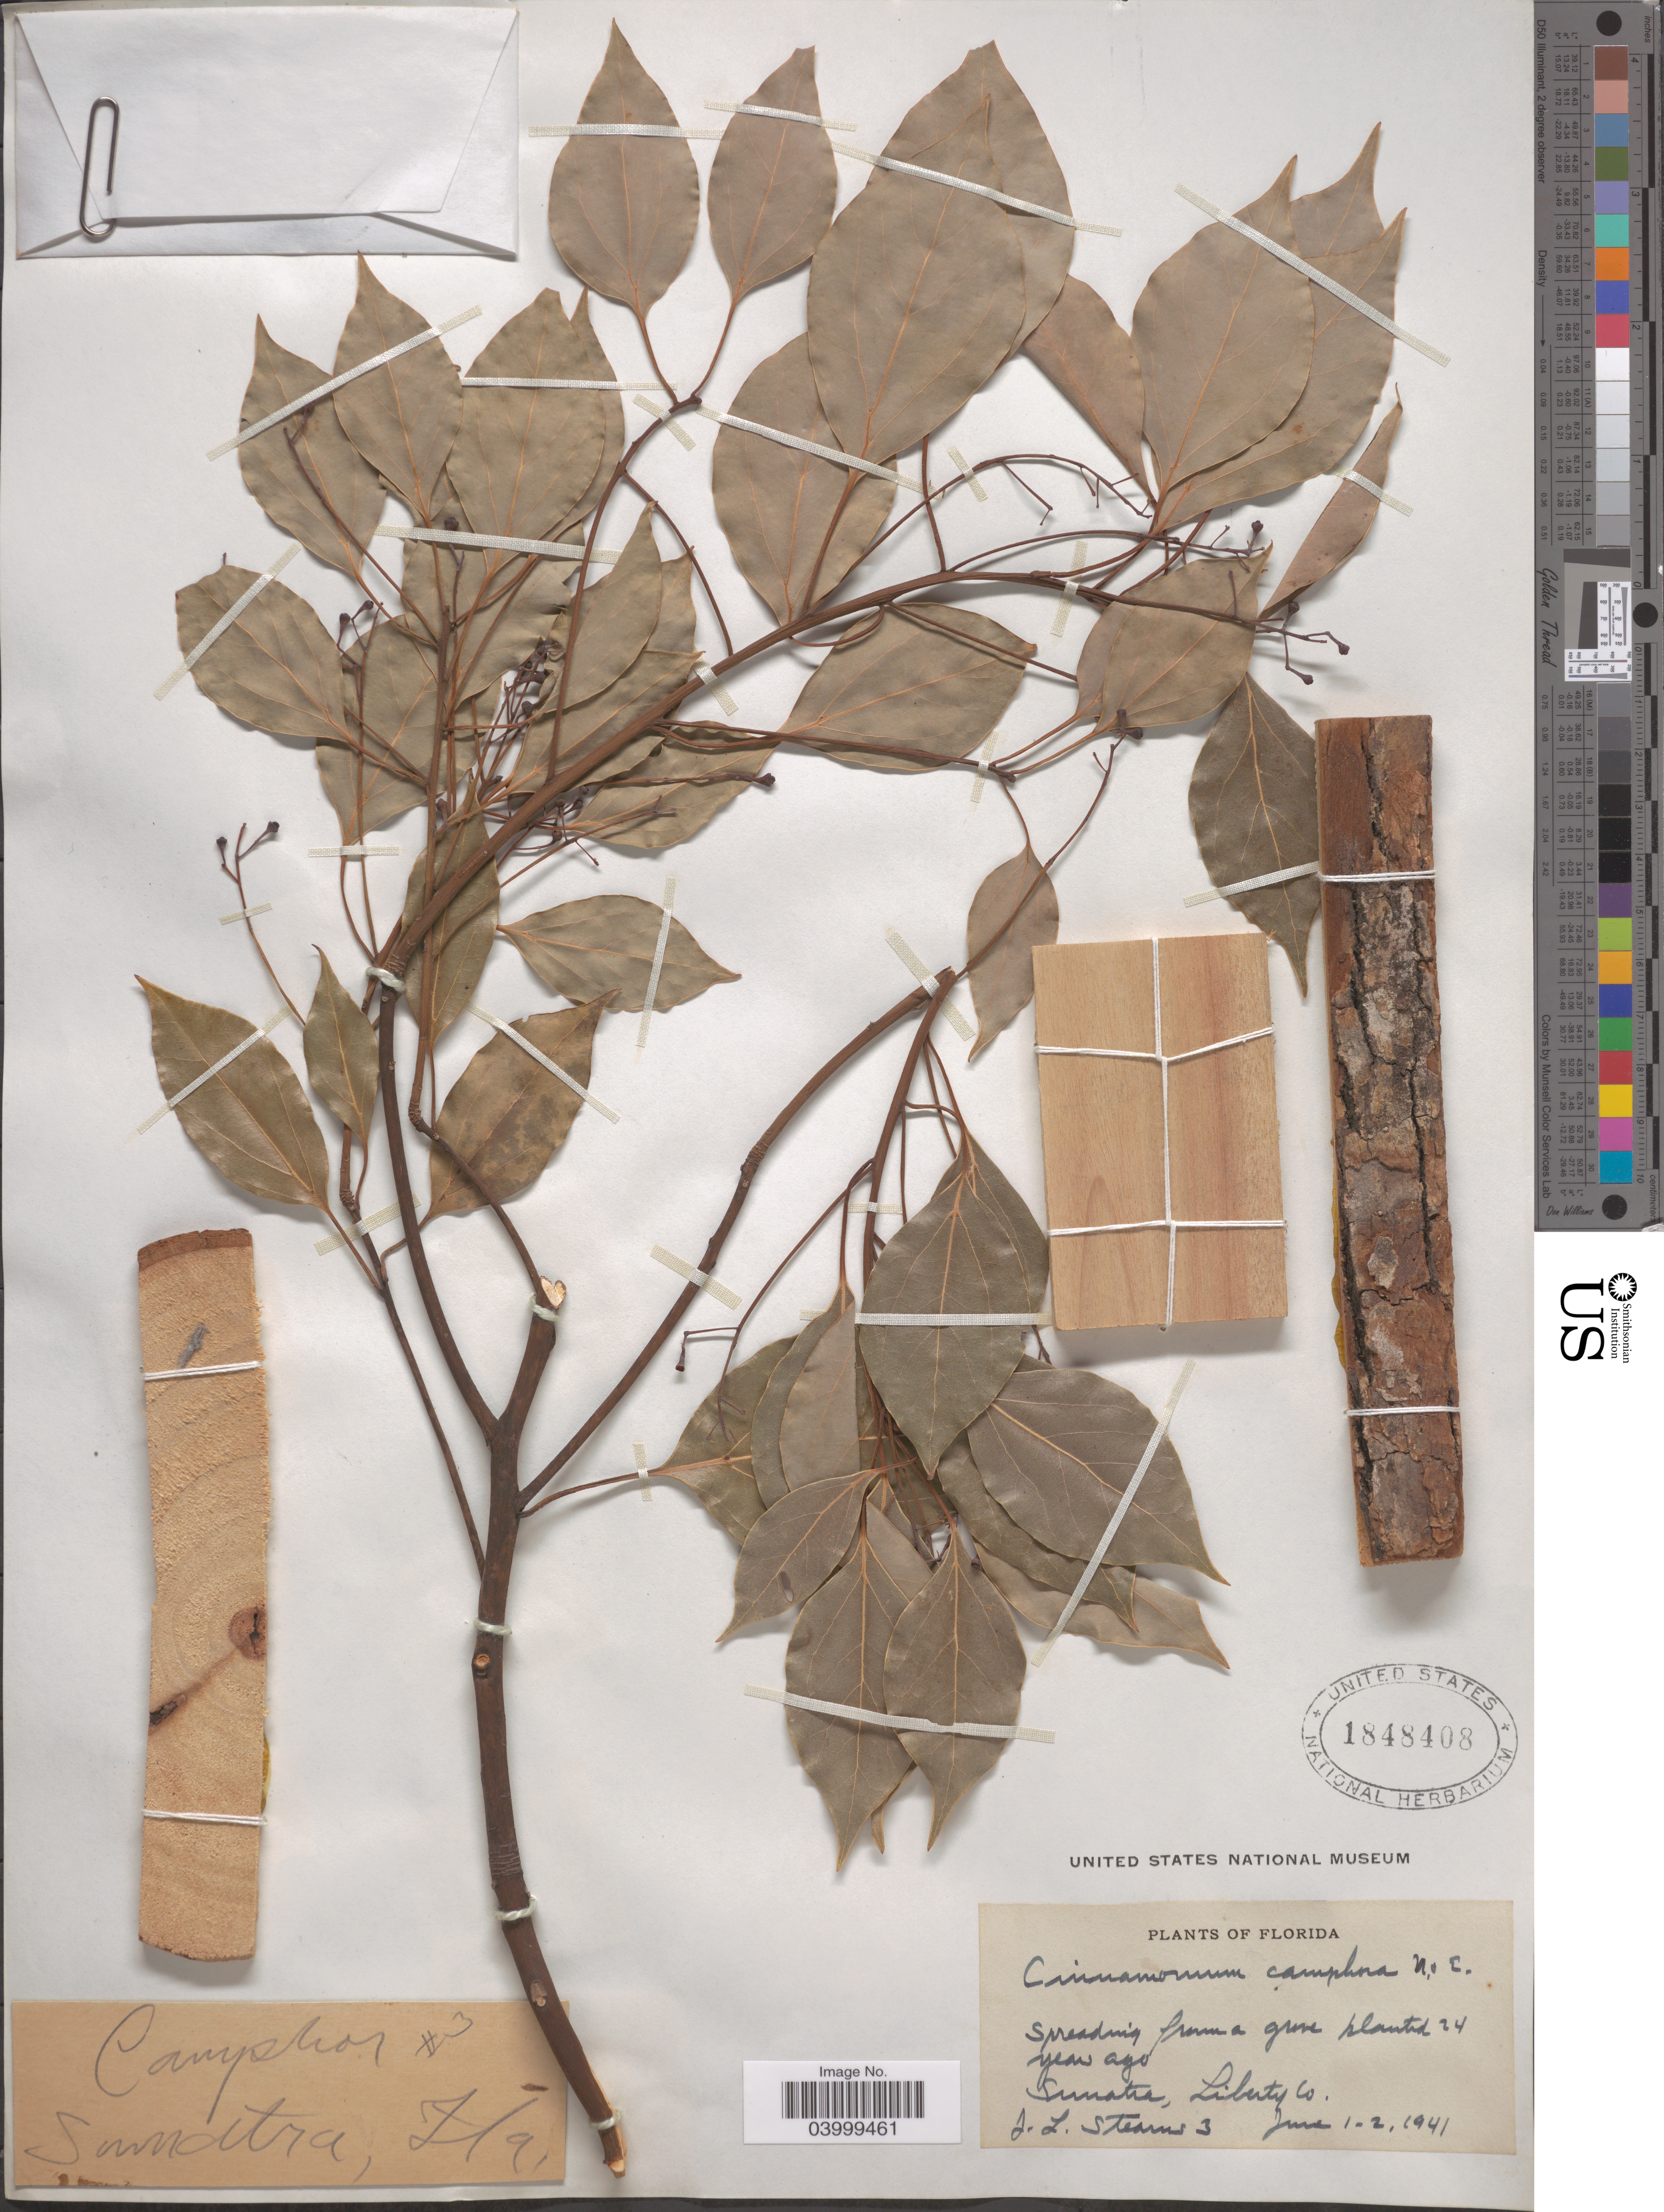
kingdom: Plantae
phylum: Tracheophyta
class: Magnoliopsida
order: Laurales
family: Lauraceae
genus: Cinnamomum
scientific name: Cinnamomum camphora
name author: (L.) J. Presl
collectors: J. Stearns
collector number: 3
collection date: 1941-06-01/1941-06-02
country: United States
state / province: Florida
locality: Sumatra, Liberty Co.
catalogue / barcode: US 1848408